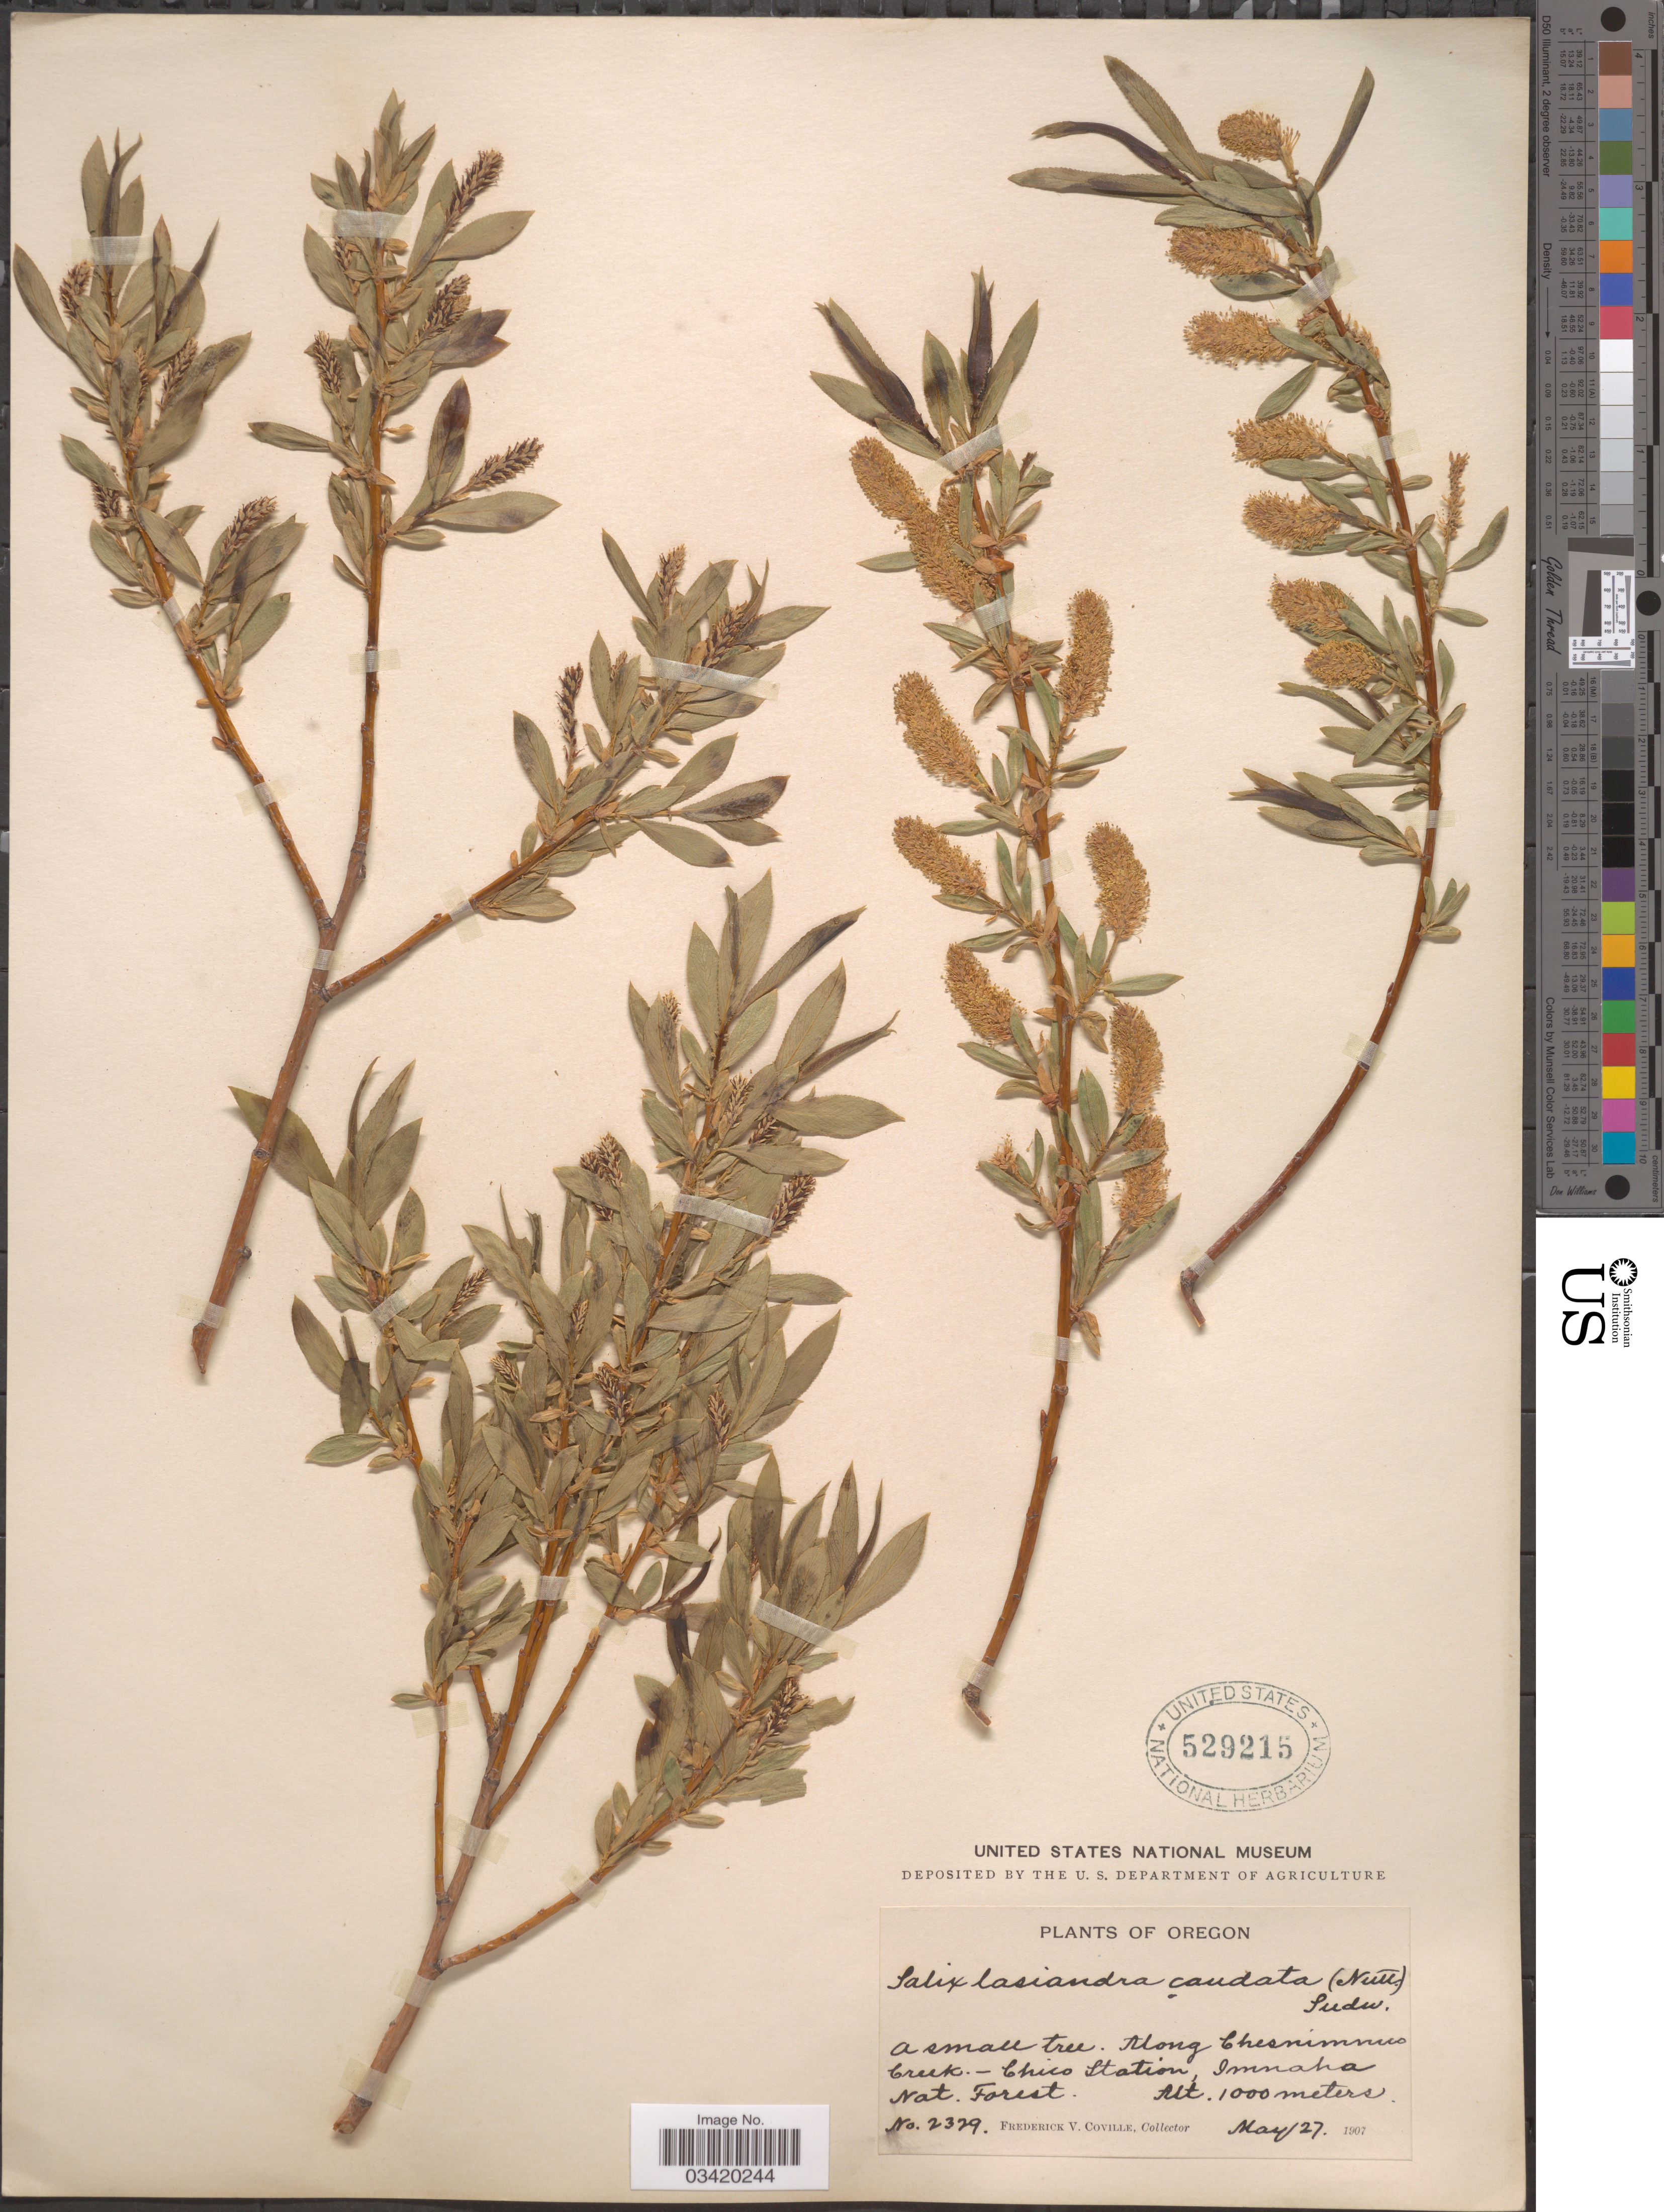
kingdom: Plantae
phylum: Tracheophyta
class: Magnoliopsida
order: Malpighiales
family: Salicaceae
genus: Salix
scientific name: Salix fendleriana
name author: Andersson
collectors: F. V. Coville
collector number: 2329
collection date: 1907-05-27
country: United States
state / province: Oregon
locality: Along Chesnimnus Creek.-Chico Station, Imnaha Nat. Forest.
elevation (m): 1000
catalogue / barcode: US 529215